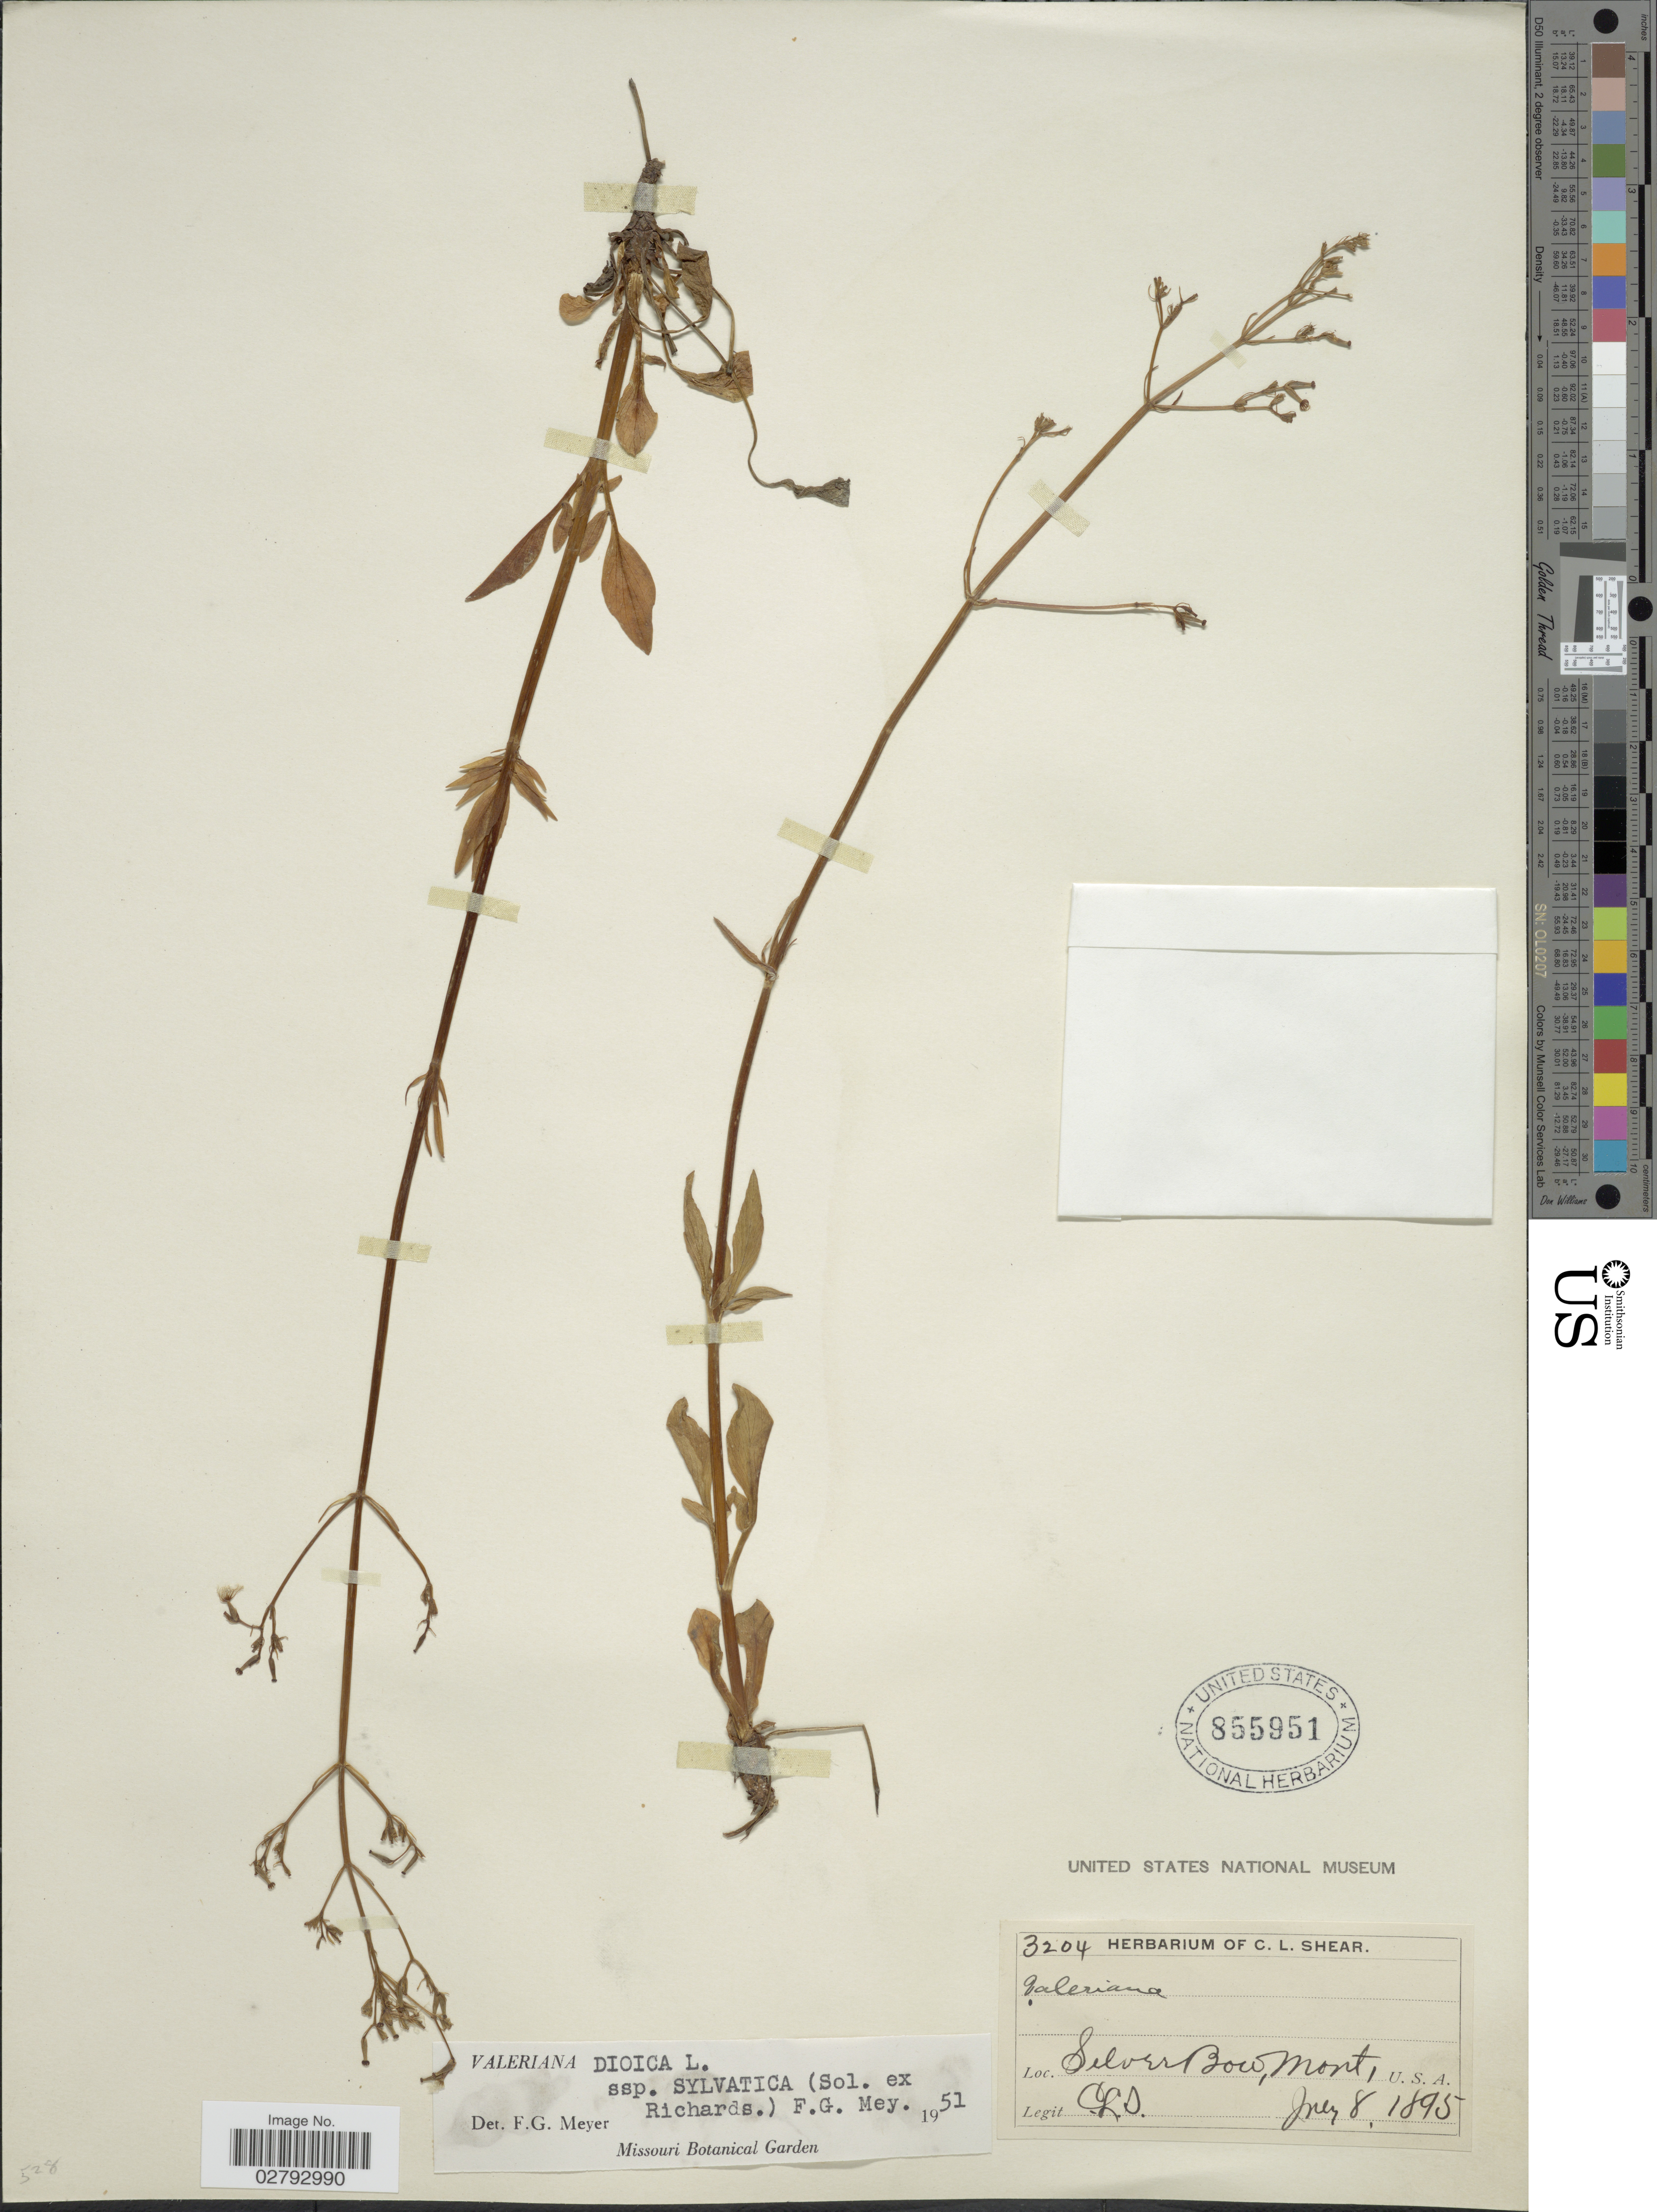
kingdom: Plantae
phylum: Tracheophyta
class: Magnoliopsida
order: Dipsacales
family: Caprifoliaceae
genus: Valeriana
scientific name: Valeriana dioica subsp. sylvatica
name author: (Sol. ex Richardson) F.G. Mey.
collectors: C. L. Shear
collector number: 3204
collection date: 1895-07-08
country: United States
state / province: Montana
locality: Silver Bow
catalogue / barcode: US 855951